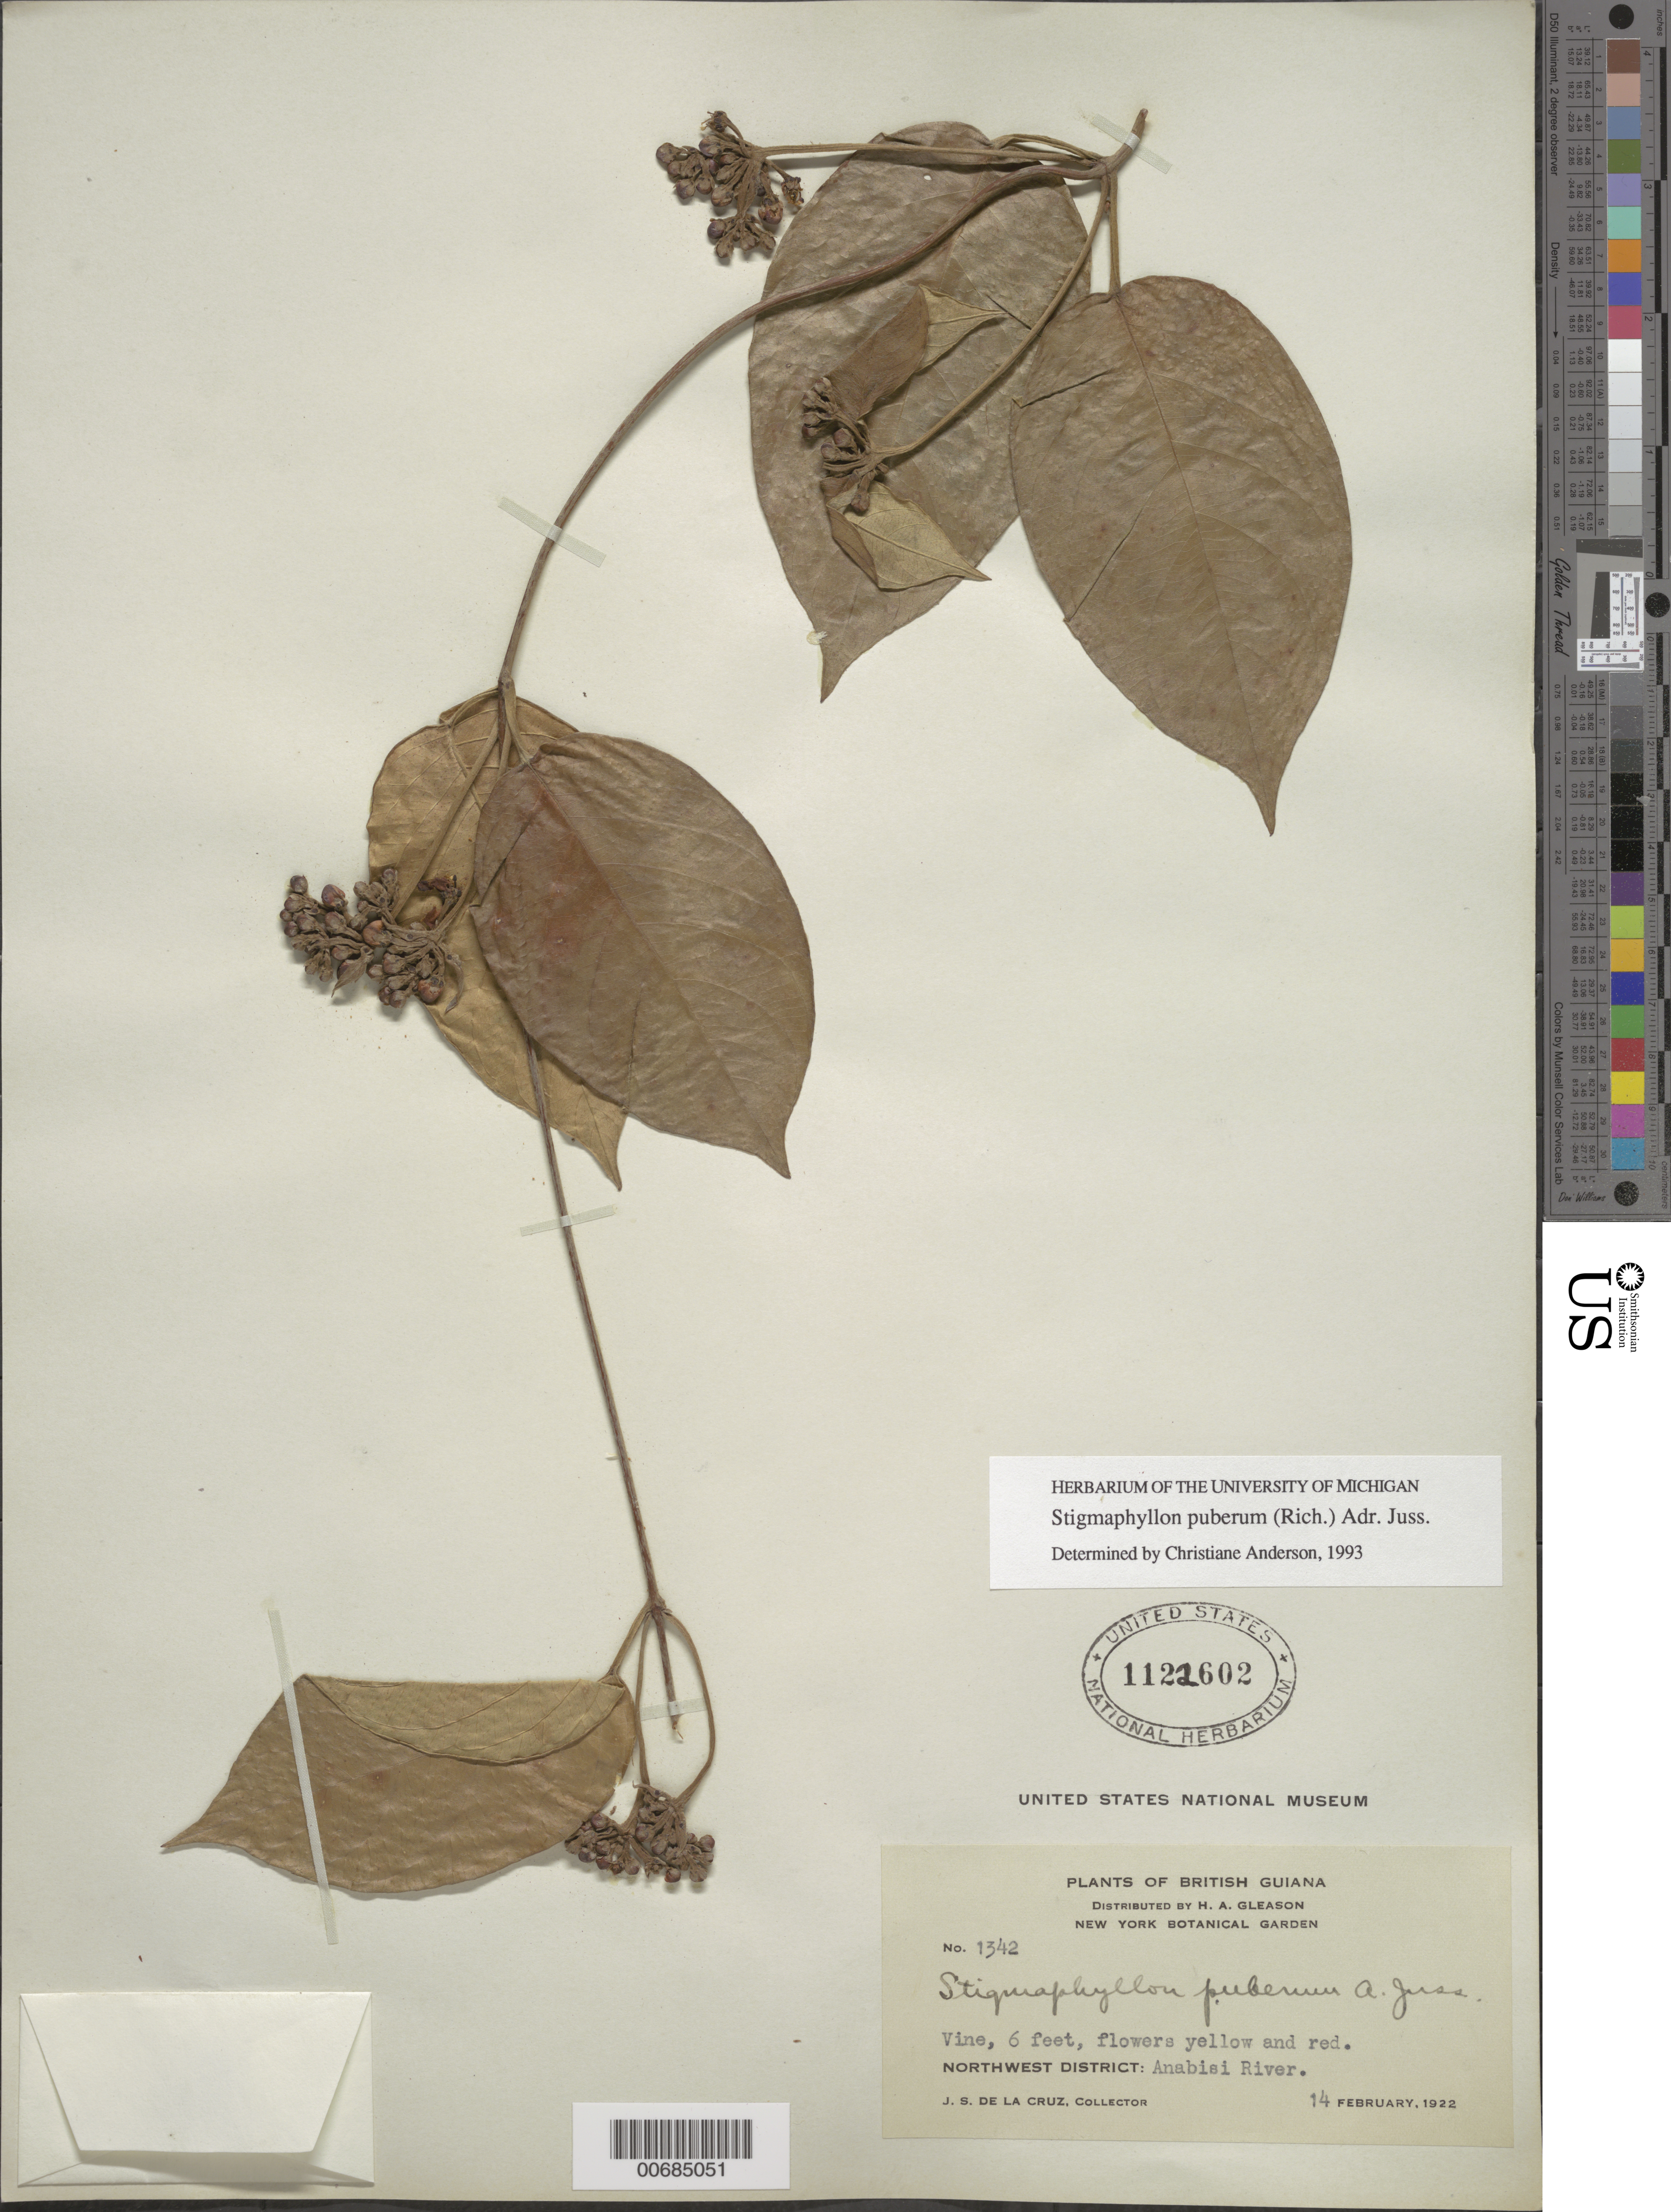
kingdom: Plantae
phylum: Tracheophyta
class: Magnoliopsida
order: Malpighiales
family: Malpighiaceae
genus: Stigmaphyllon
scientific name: Stigmaphyllon puberum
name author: (Rich.) A. Juss.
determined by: Anderson, C.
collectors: J. S. de la Cruz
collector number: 1342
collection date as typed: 14-Feb-22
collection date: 1922-02-14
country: Guyana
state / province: Barima-Waini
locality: Anabisi River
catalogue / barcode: US 1122602